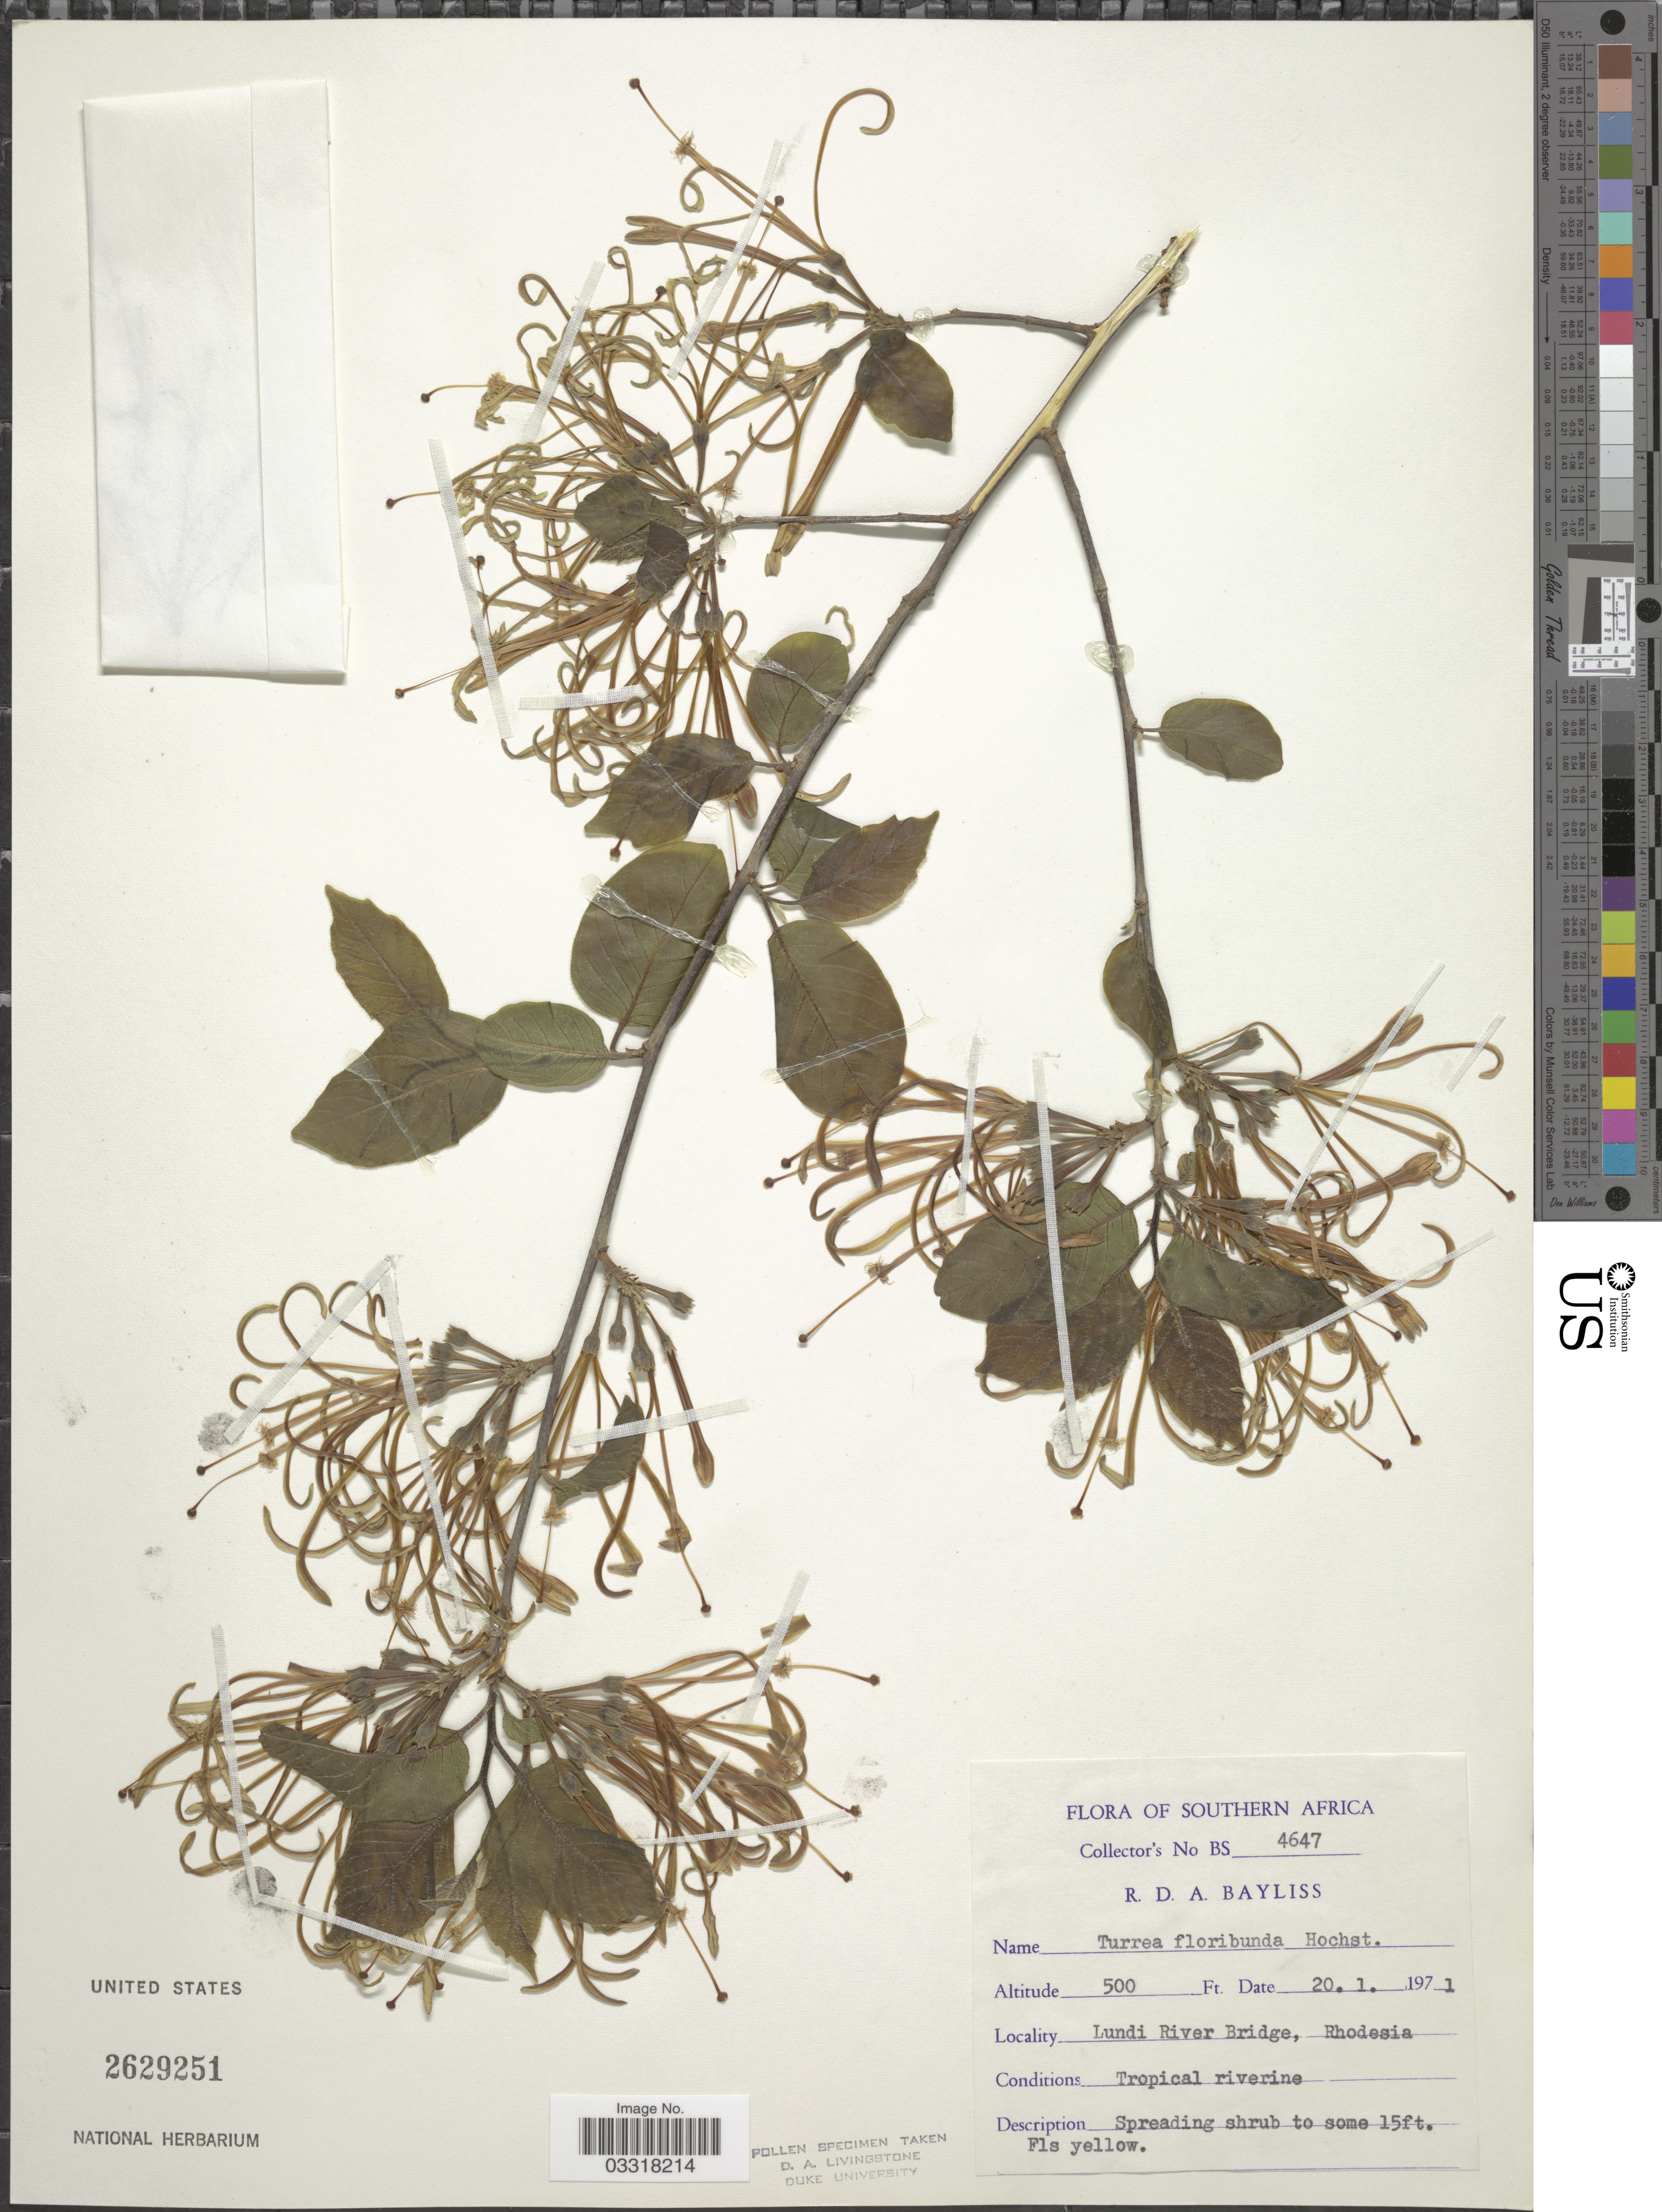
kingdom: Plantae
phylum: Tracheophyta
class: Magnoliopsida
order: Sapindales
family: Meliaceae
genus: Turraea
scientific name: Turraea floribunda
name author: Hochst.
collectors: R. Bayliss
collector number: BS4647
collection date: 1971-01-20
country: Zimbabwe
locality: Southern Africa. Lundi River Bridge, Rhodesia.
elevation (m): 152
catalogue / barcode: US 2629251